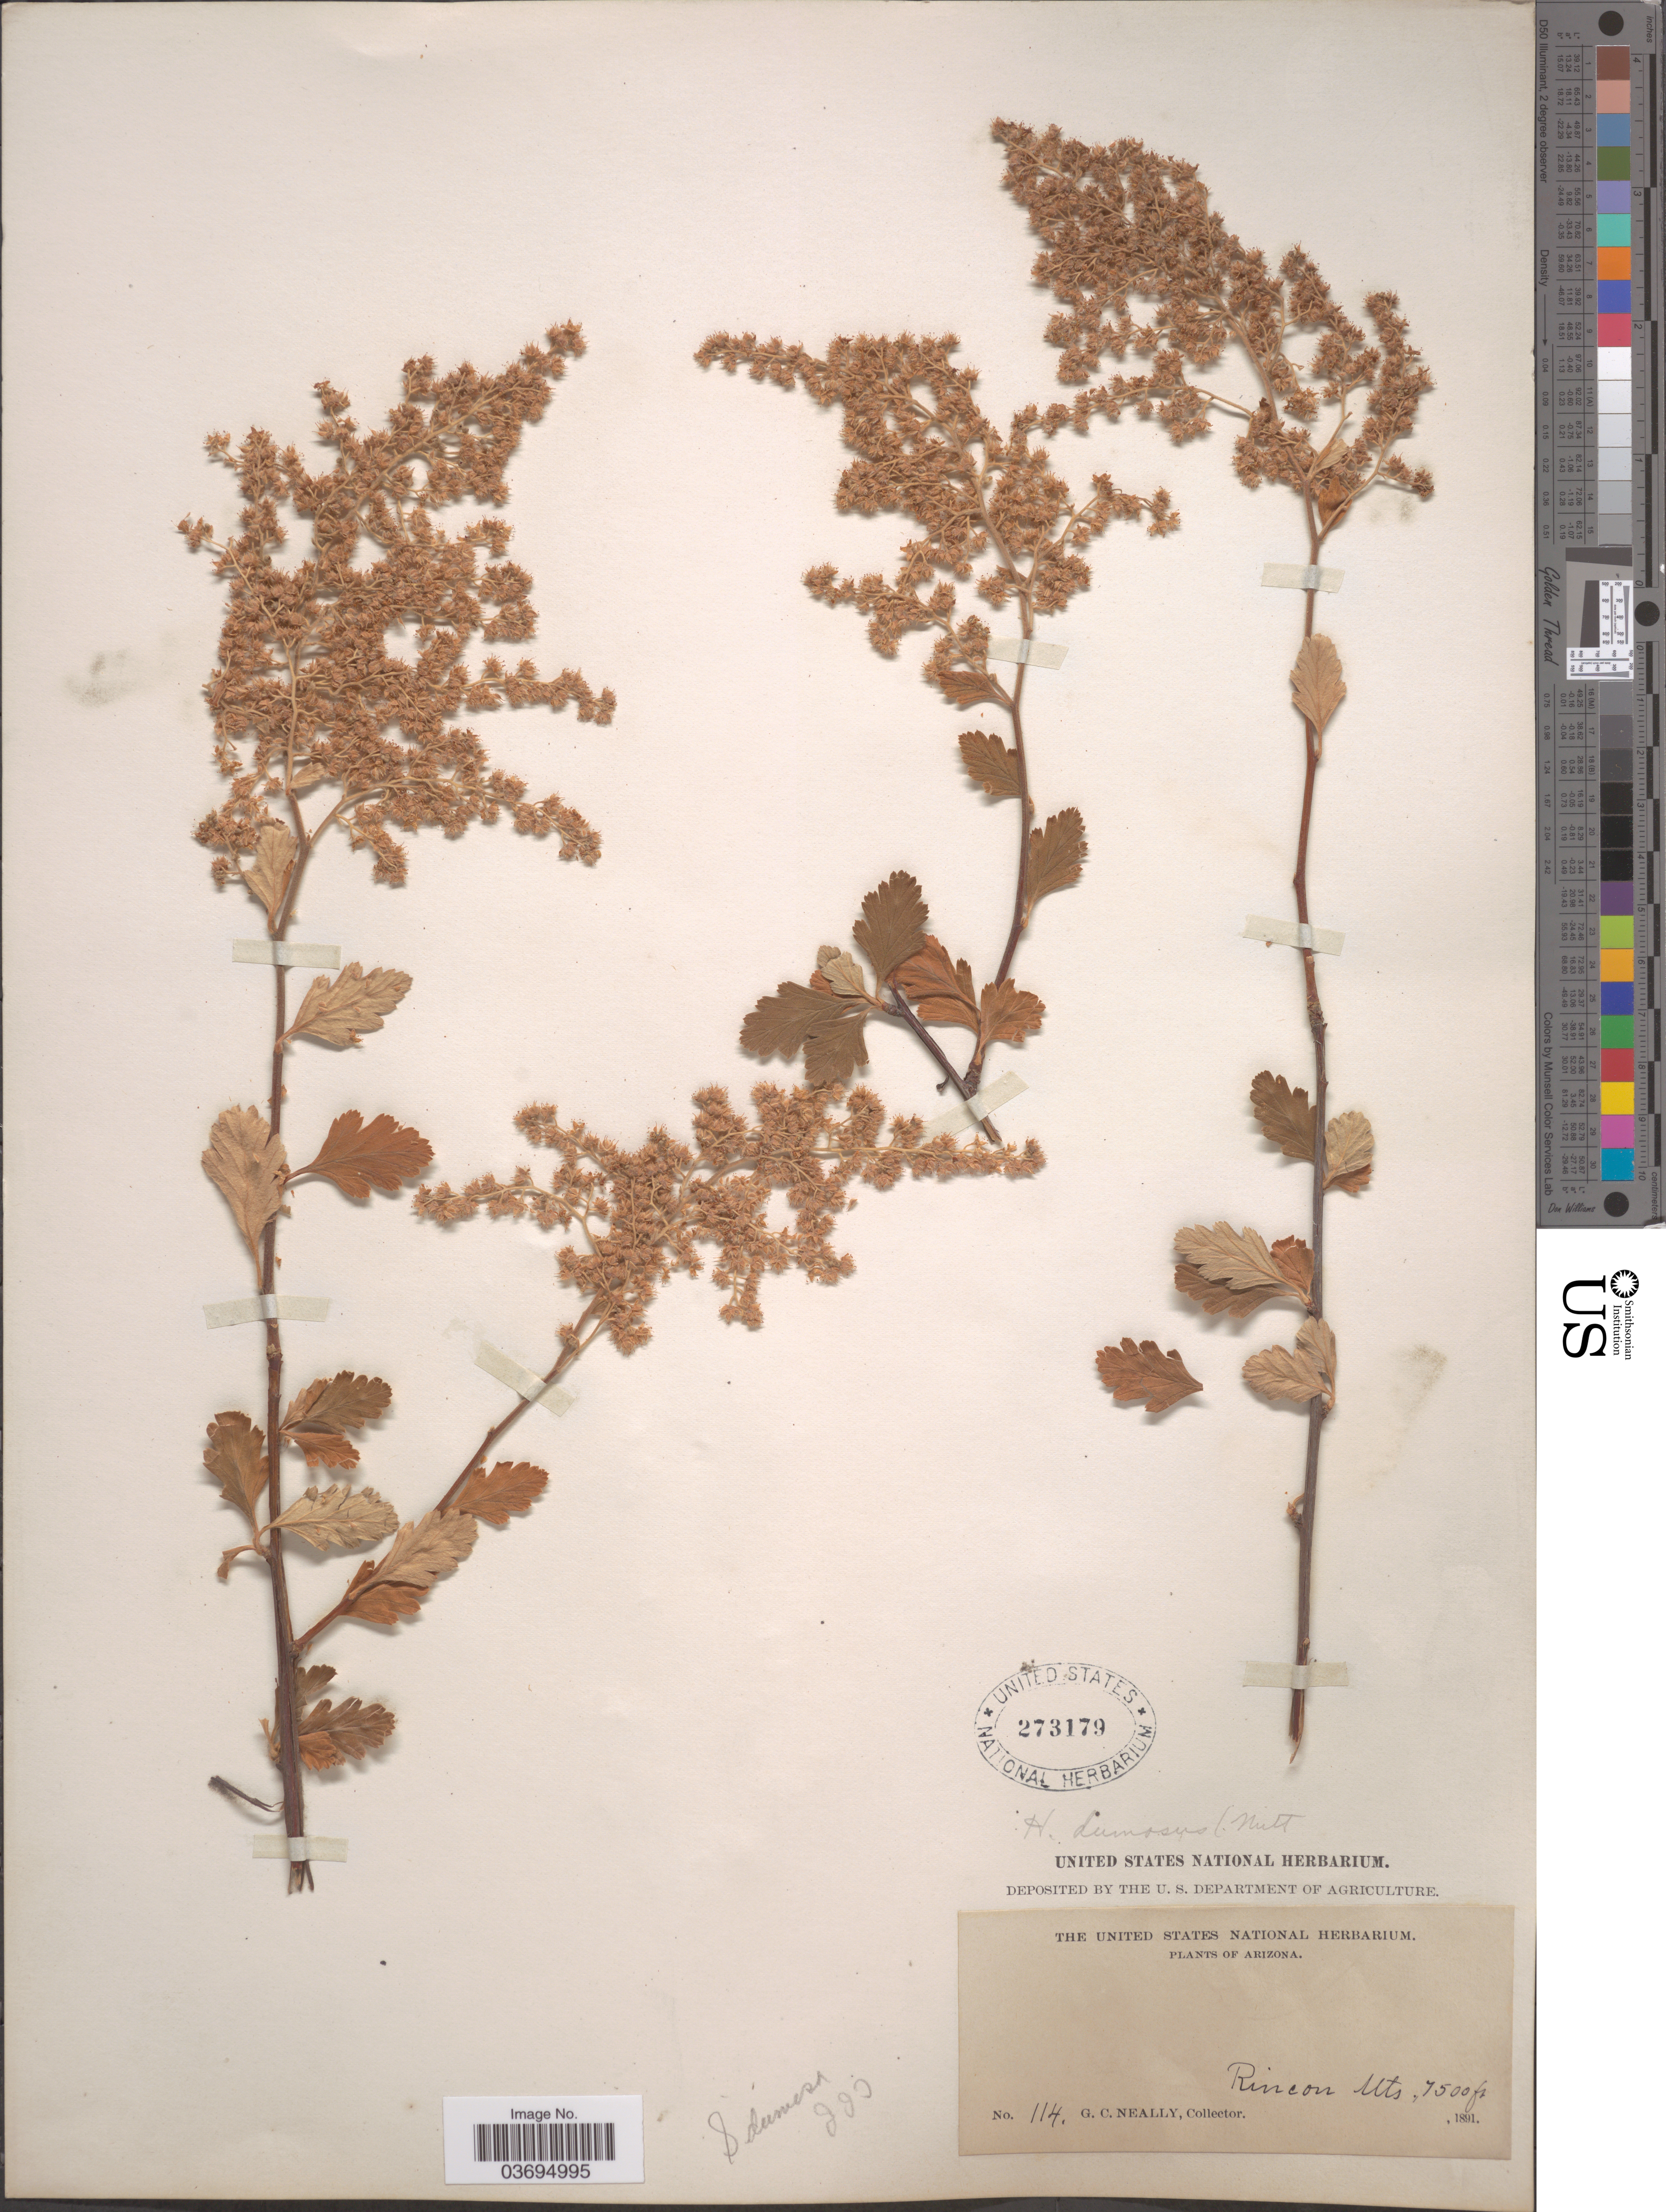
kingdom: Plantae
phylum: Tracheophyta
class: Magnoliopsida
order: Rosales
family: Rosaceae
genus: Holodiscus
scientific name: Holodiscus discolor var. dumosus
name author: Maxim. ex J.M. Coult.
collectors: G. Neally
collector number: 114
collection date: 1891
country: United States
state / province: Arizona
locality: Rincon Mts.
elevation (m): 2286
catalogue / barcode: US 273179